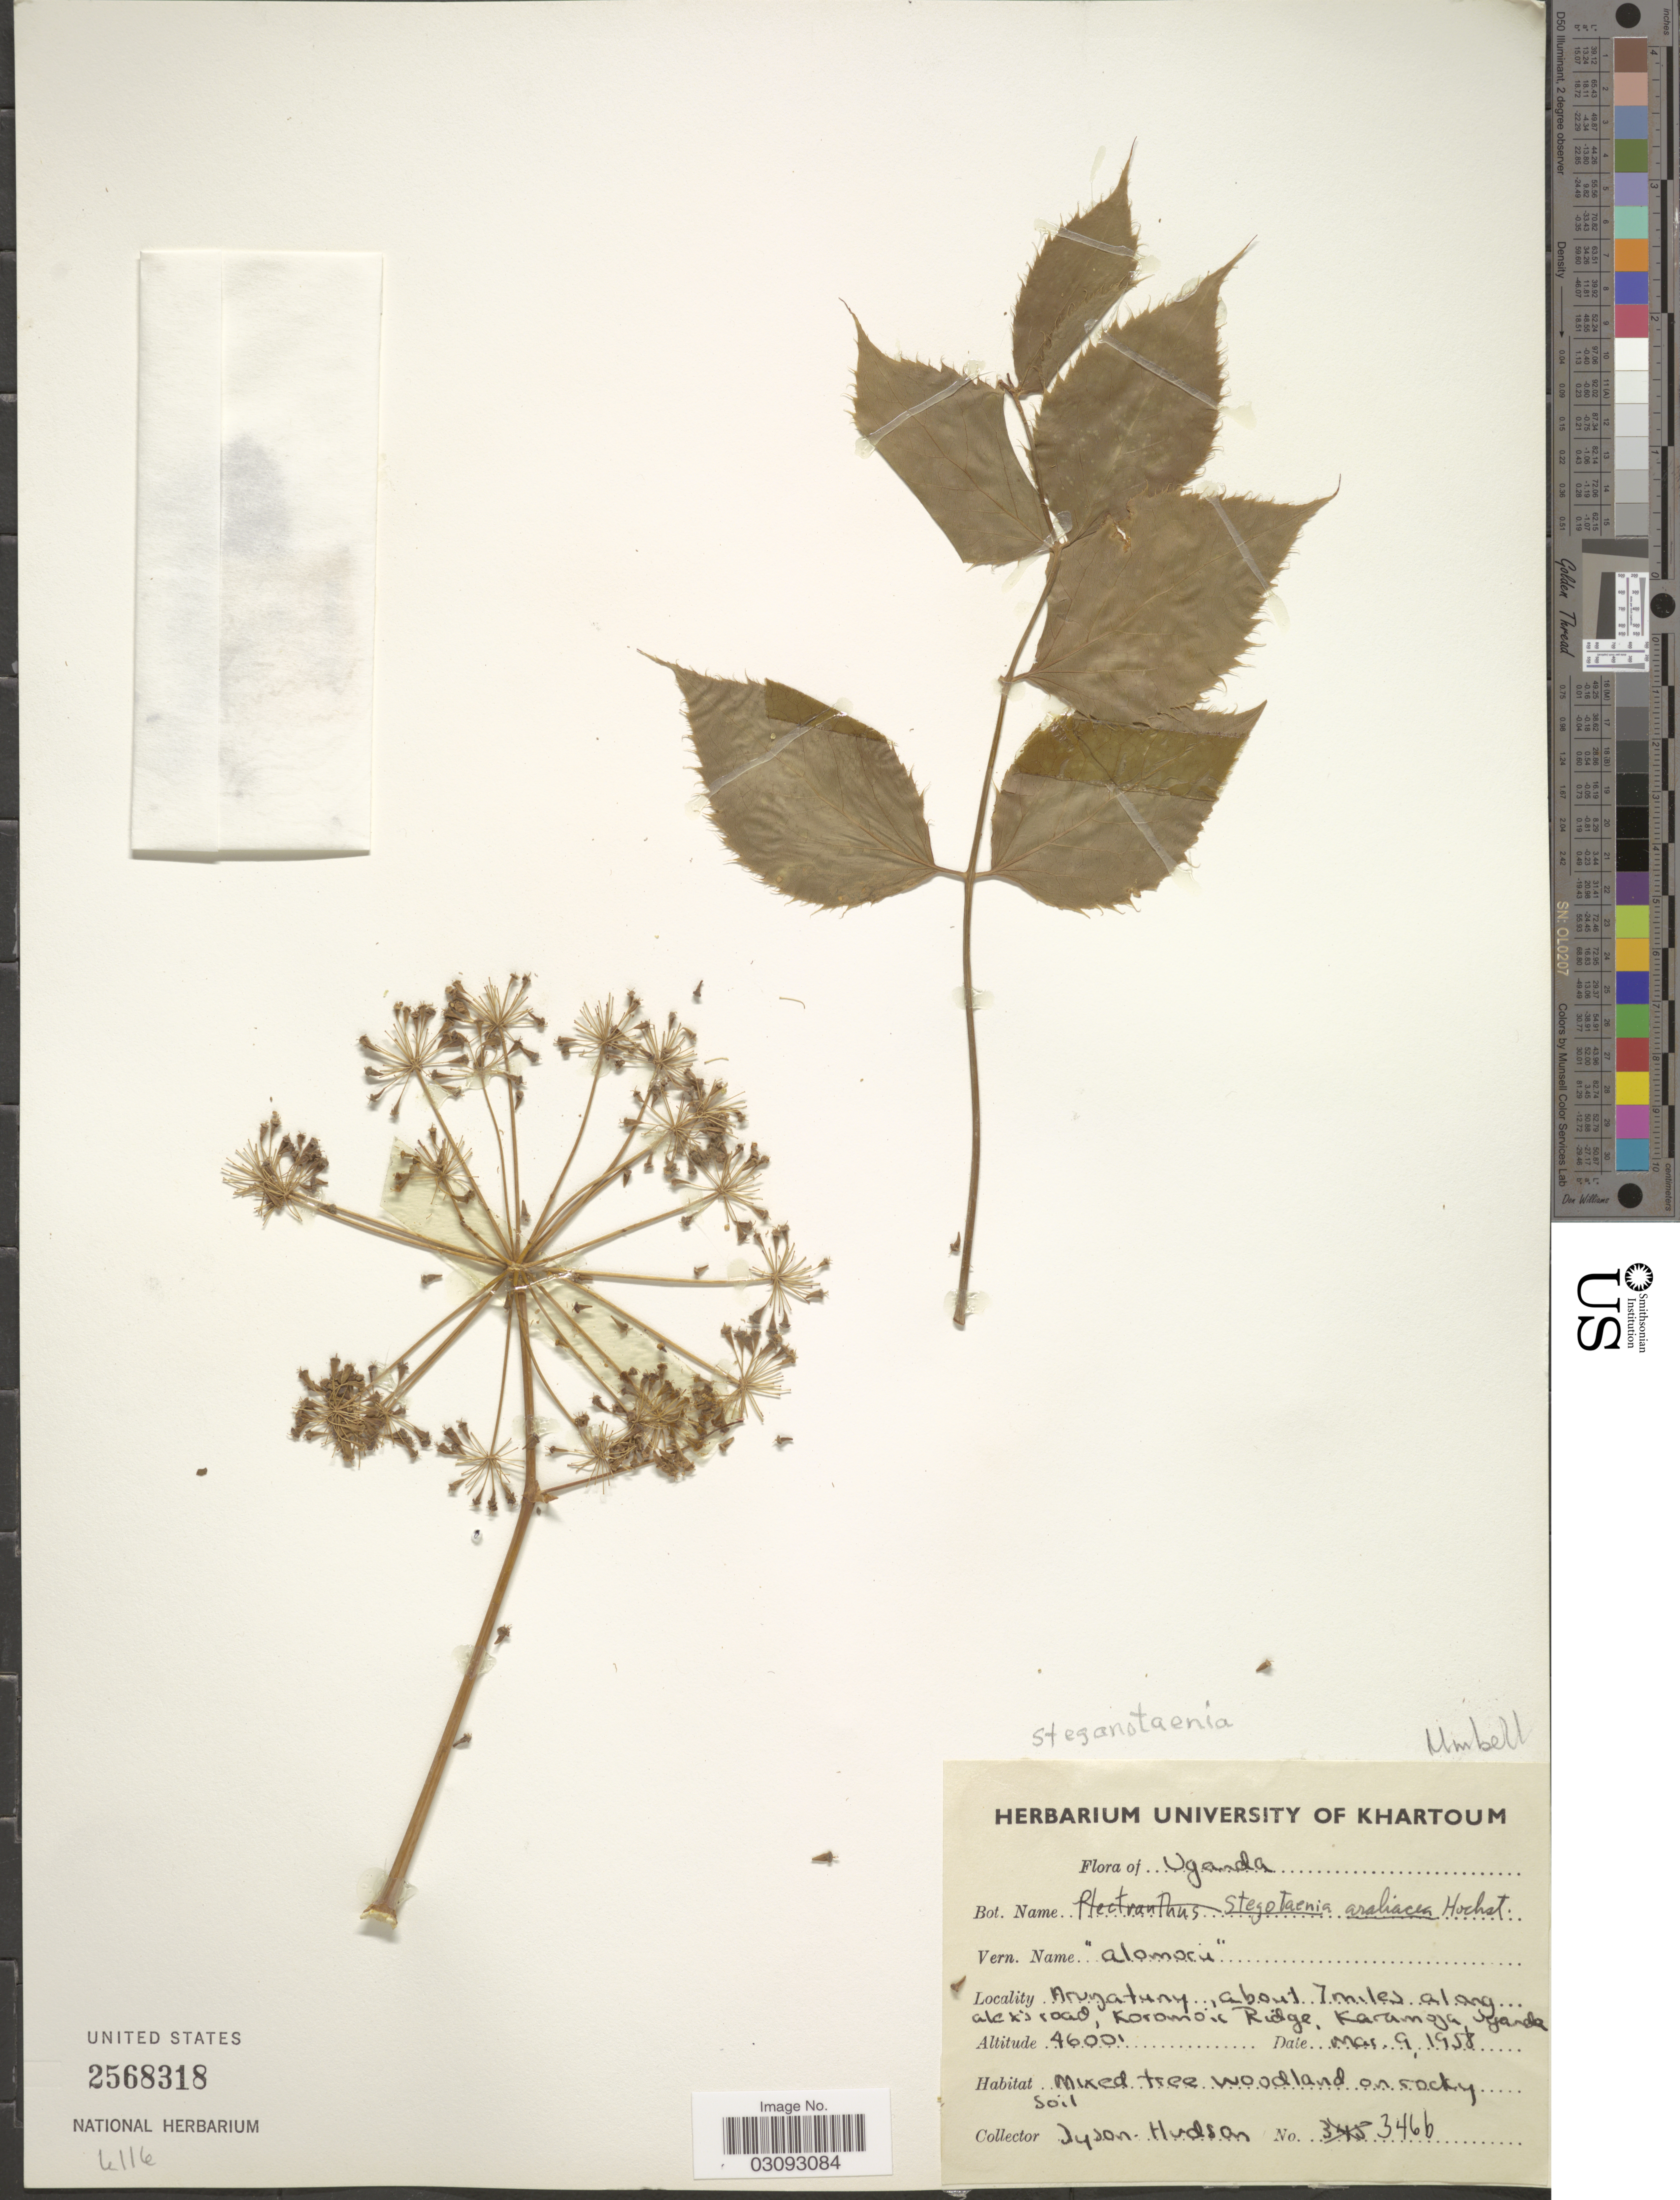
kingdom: Plantae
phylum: Tracheophyta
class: Magnoliopsida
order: Apiales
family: Apiaceae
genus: Peucedanum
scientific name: Peucedanum araliaceum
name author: (Hochst.) Benth. & Hook. f. ex Vatke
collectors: Dyson-Hudson, --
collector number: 3466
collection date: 1958-03-09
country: Uganda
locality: Arungatuny [interpreted], about 7 miles along Alex's road, Koromoic Ridge, Karamoja.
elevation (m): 1402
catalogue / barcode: US 2568318